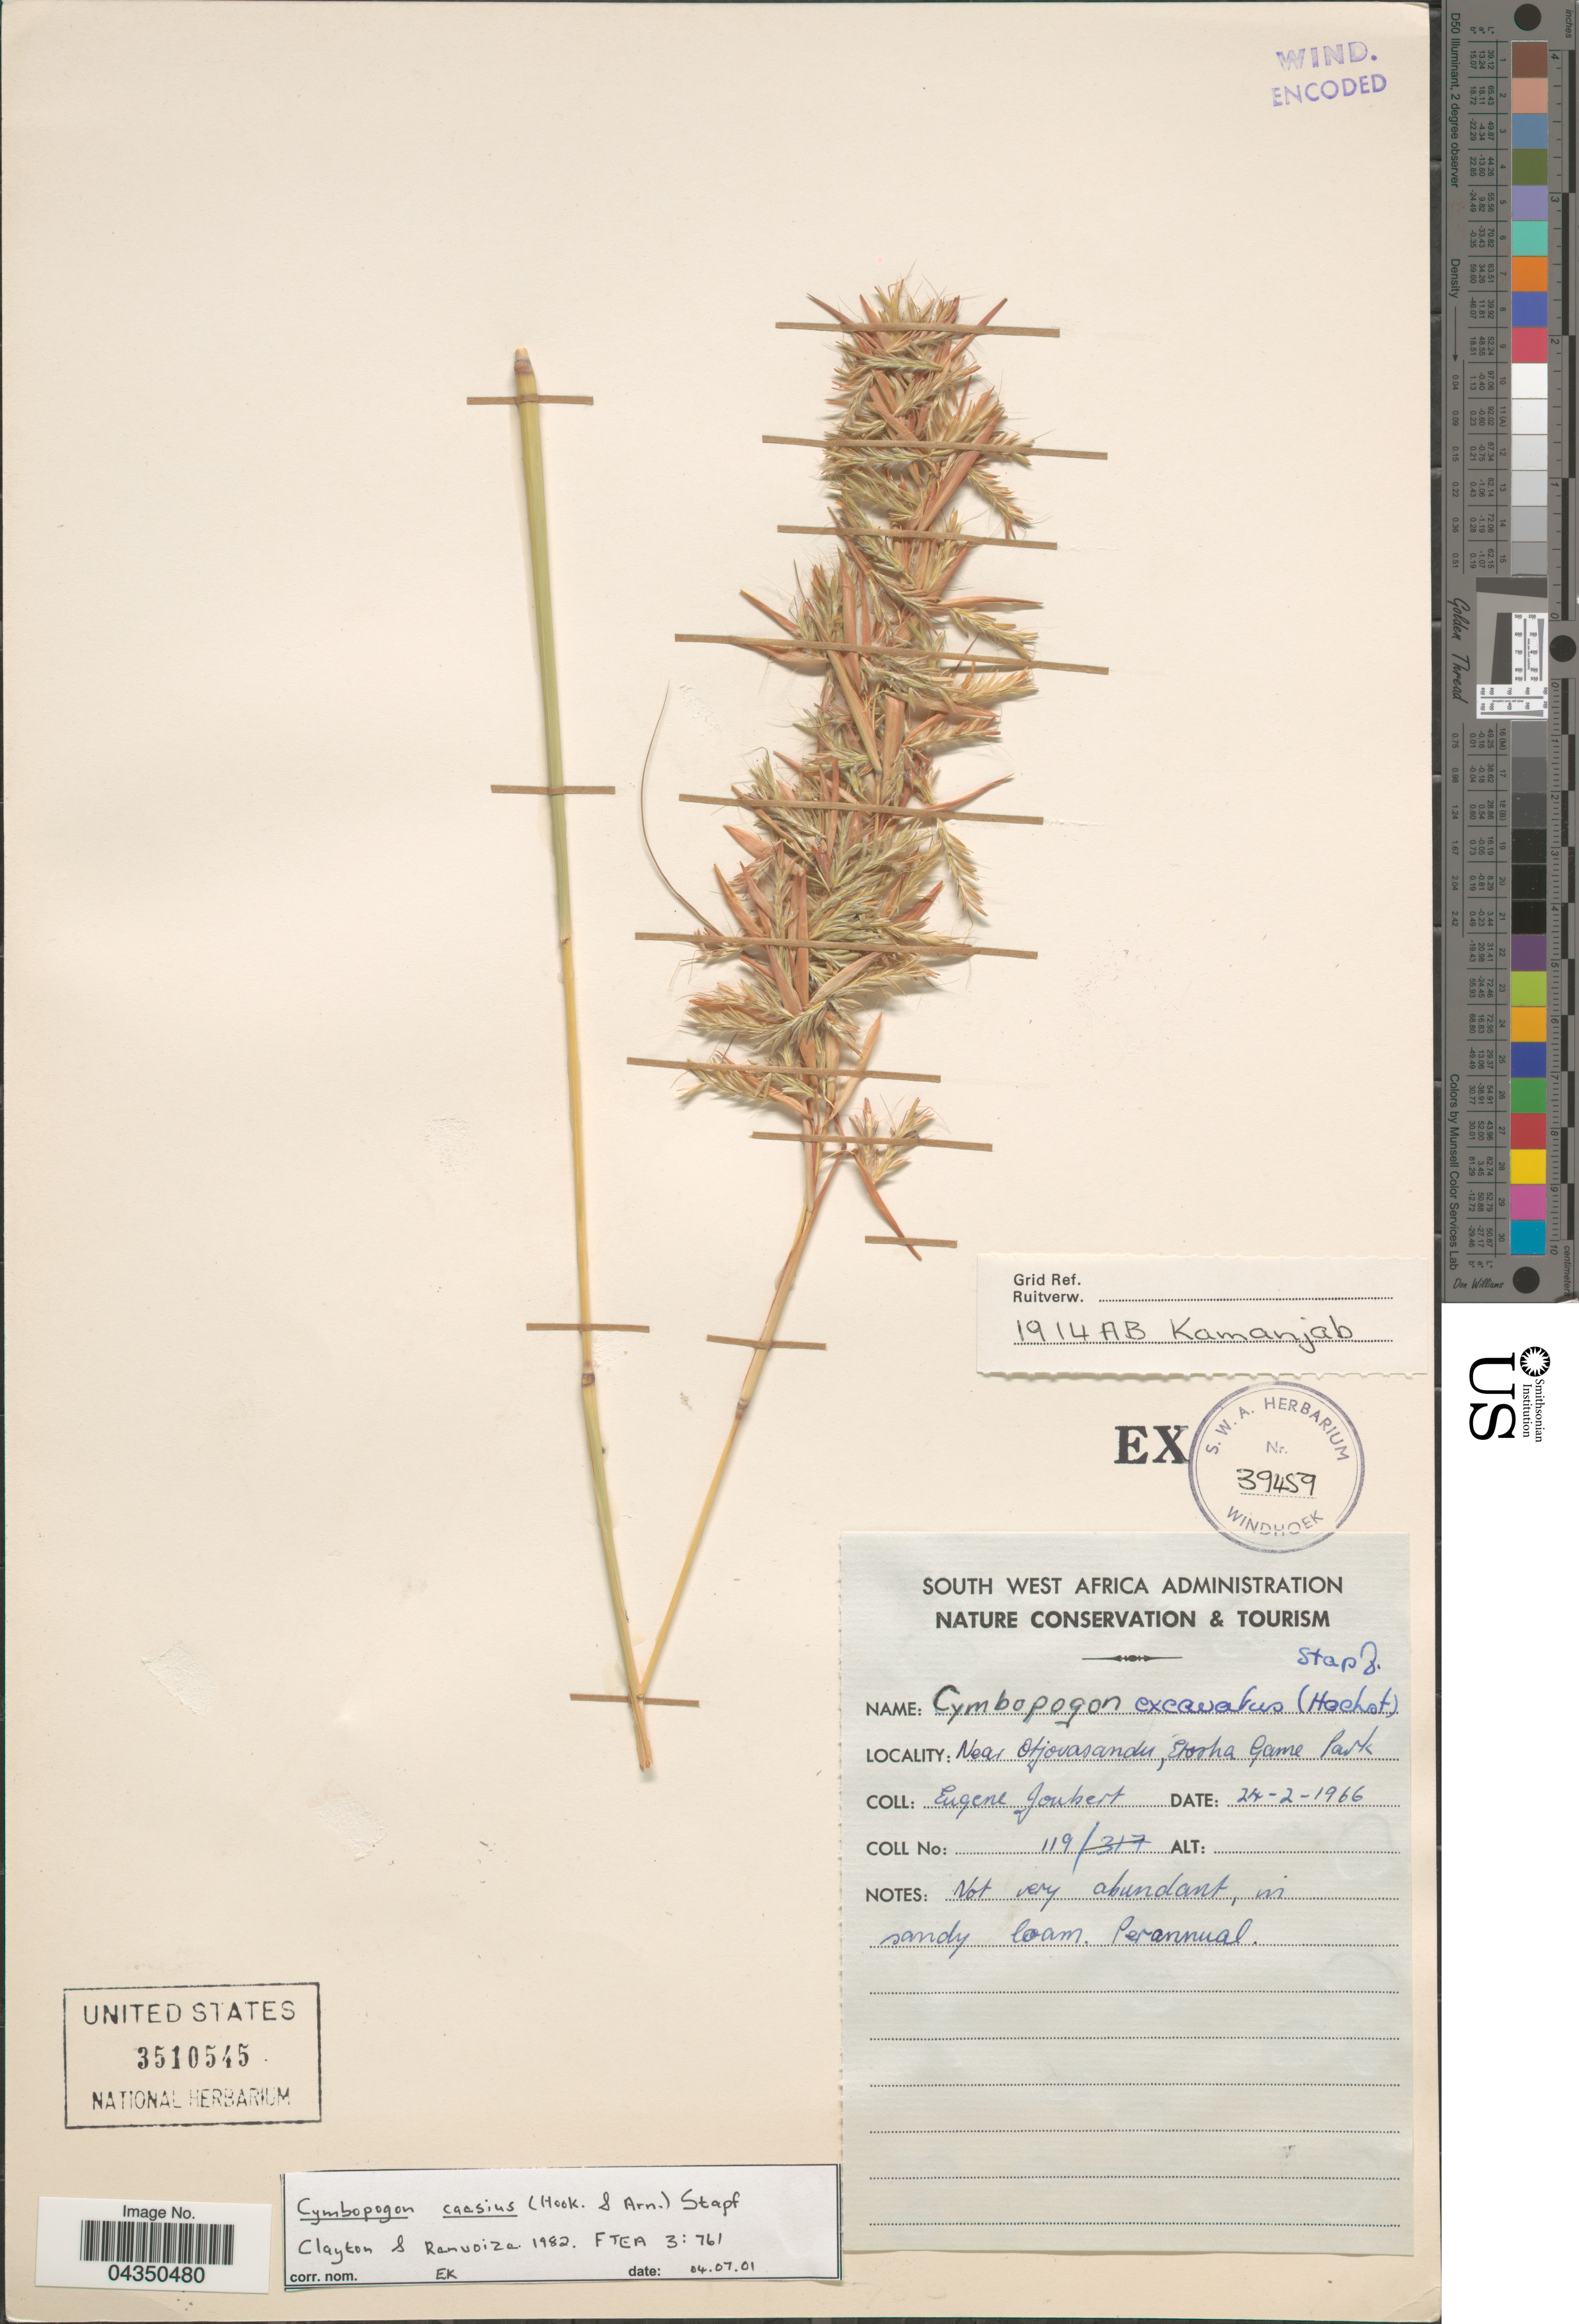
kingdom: Plantae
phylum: Tracheophyta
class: Liliopsida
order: Poales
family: Poaceae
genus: Cymbopogon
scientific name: Cymbopogon caesius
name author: (Nees ex Hook. & Arn.) Stapf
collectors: E. Joubert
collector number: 119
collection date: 1966-02-24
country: Namibia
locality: South West Africa. Near Otjovasandu, Etosha Game Park.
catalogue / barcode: US 3510545